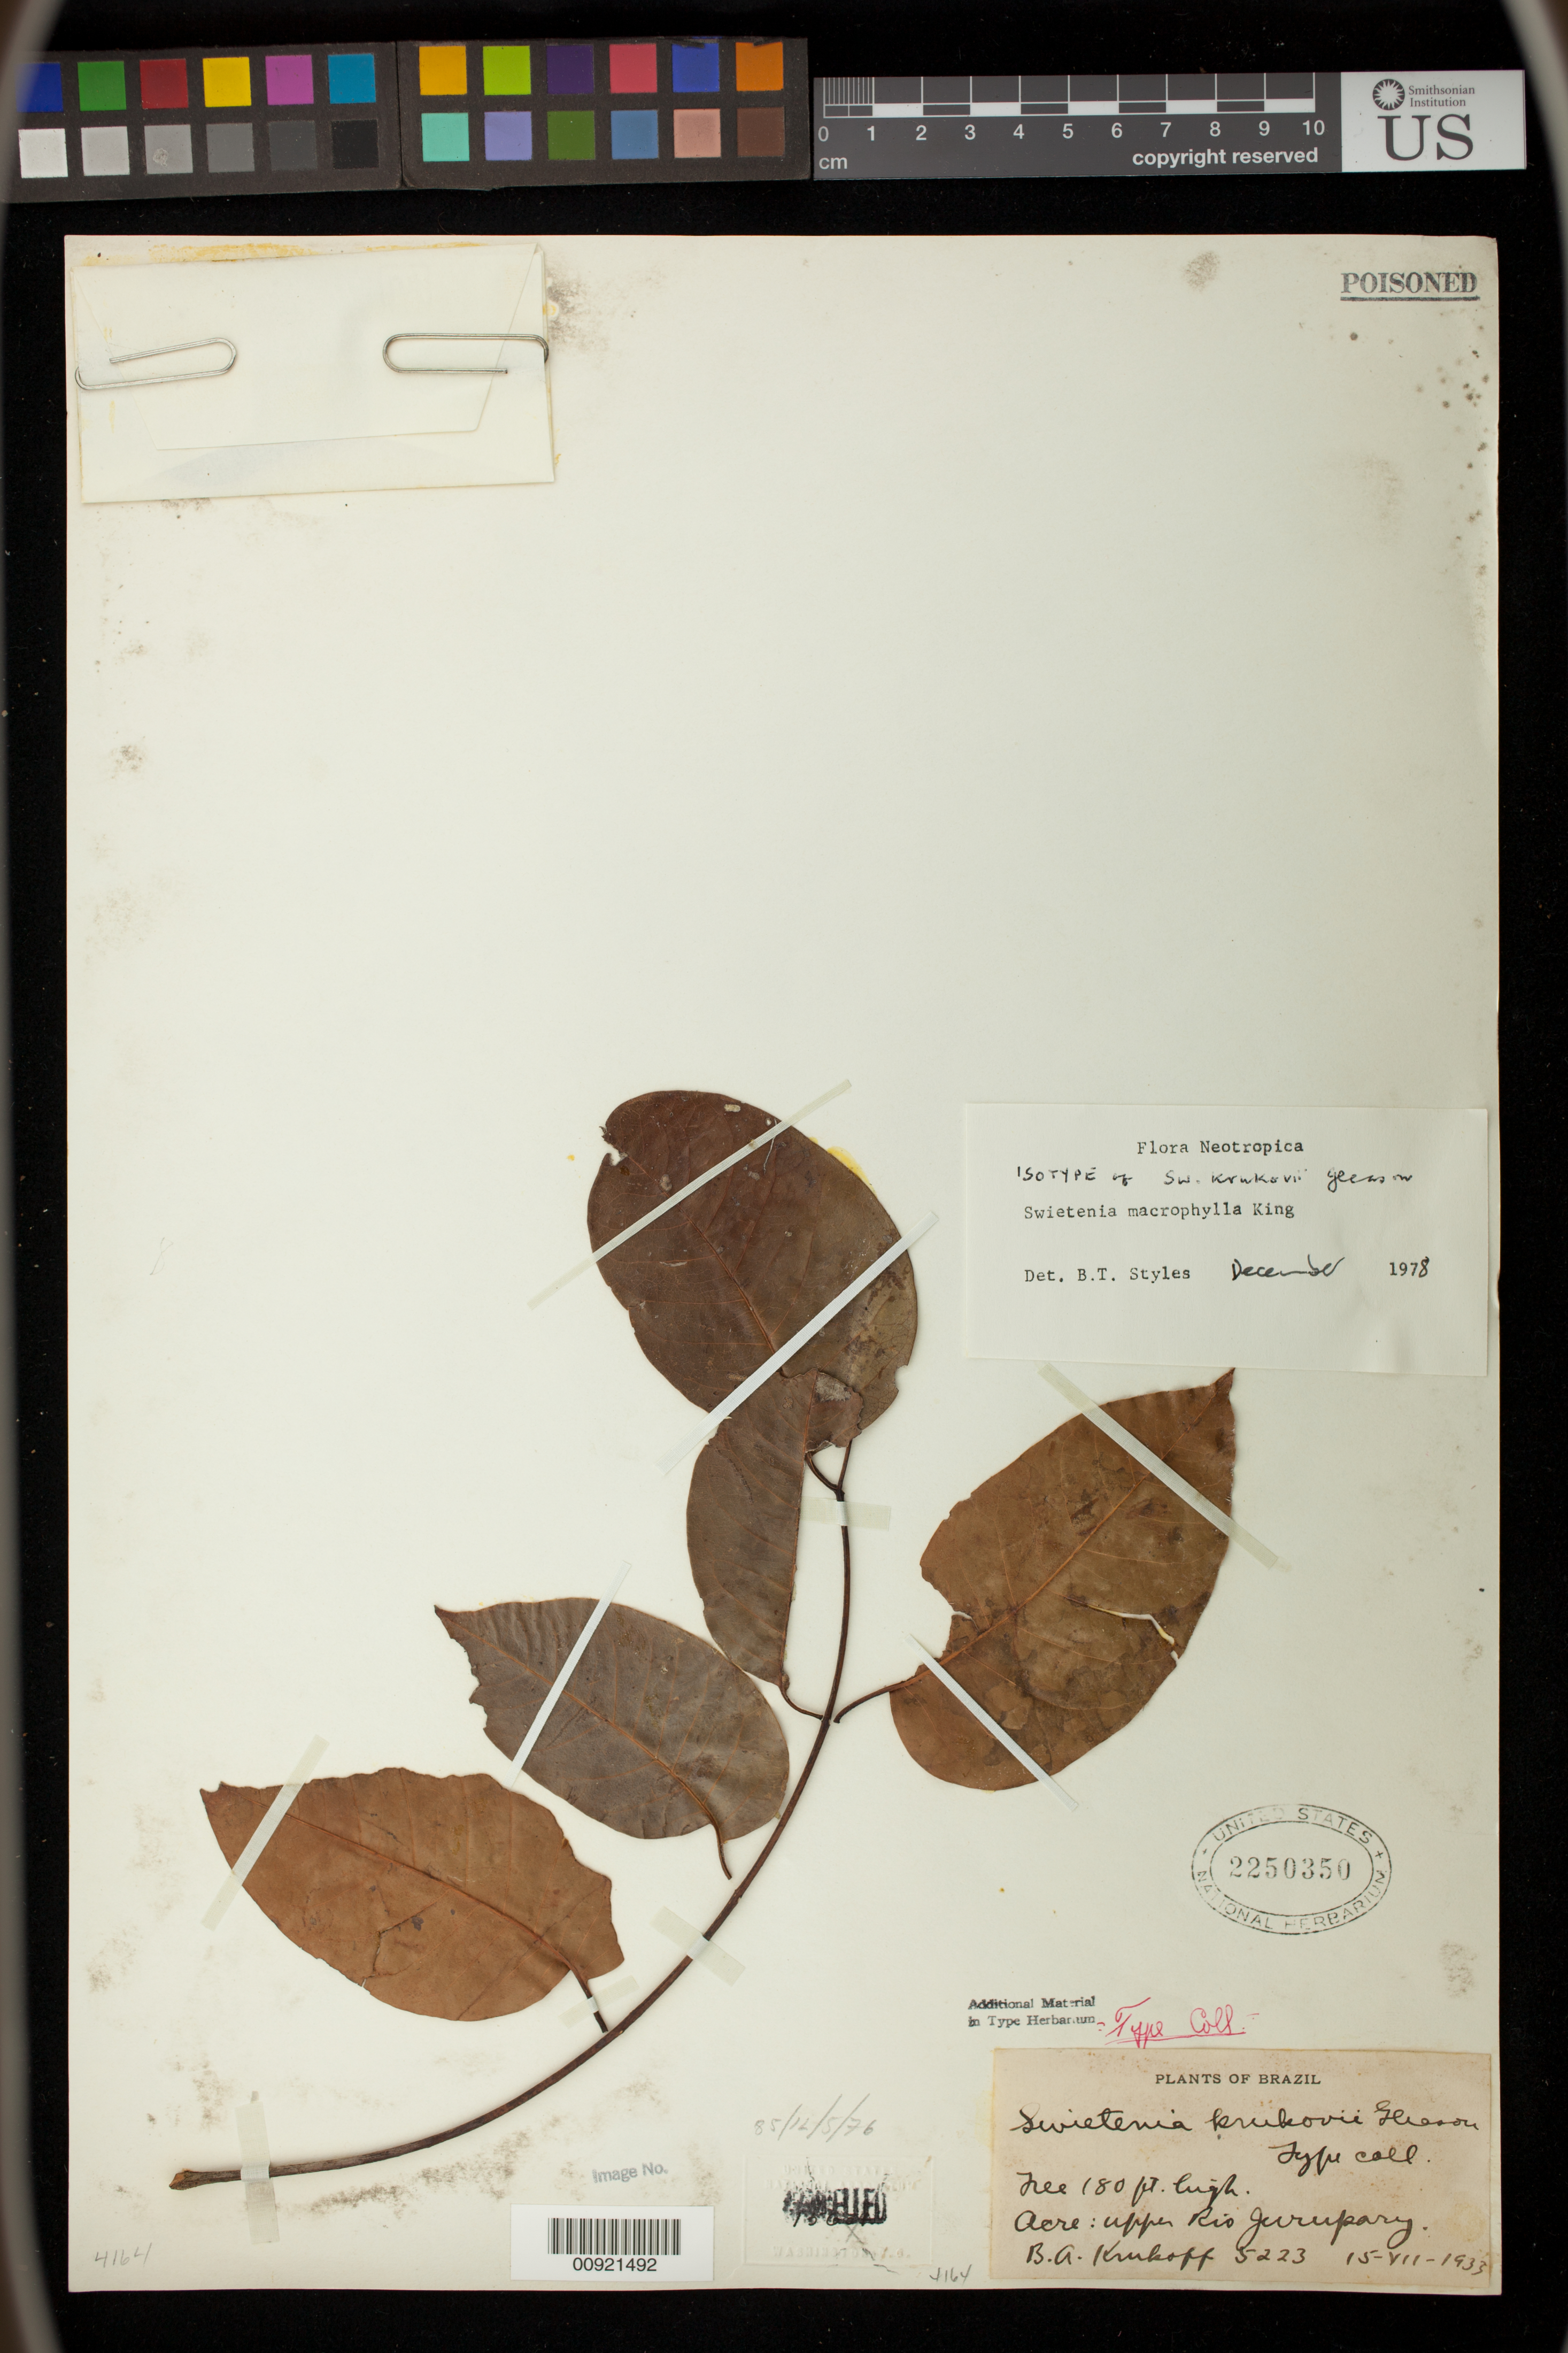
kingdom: Plantae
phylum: Tracheophyta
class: Magnoliopsida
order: Sapindales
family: Meliaceae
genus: Swietenia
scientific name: Swietenia krukovii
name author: Gleason & Panshia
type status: Isotype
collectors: B. A. Krukoff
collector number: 5223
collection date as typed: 15 Jul 1933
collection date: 1933-07-15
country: Brazil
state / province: Acre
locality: Upper Rio Jurupary.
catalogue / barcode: US 2250350